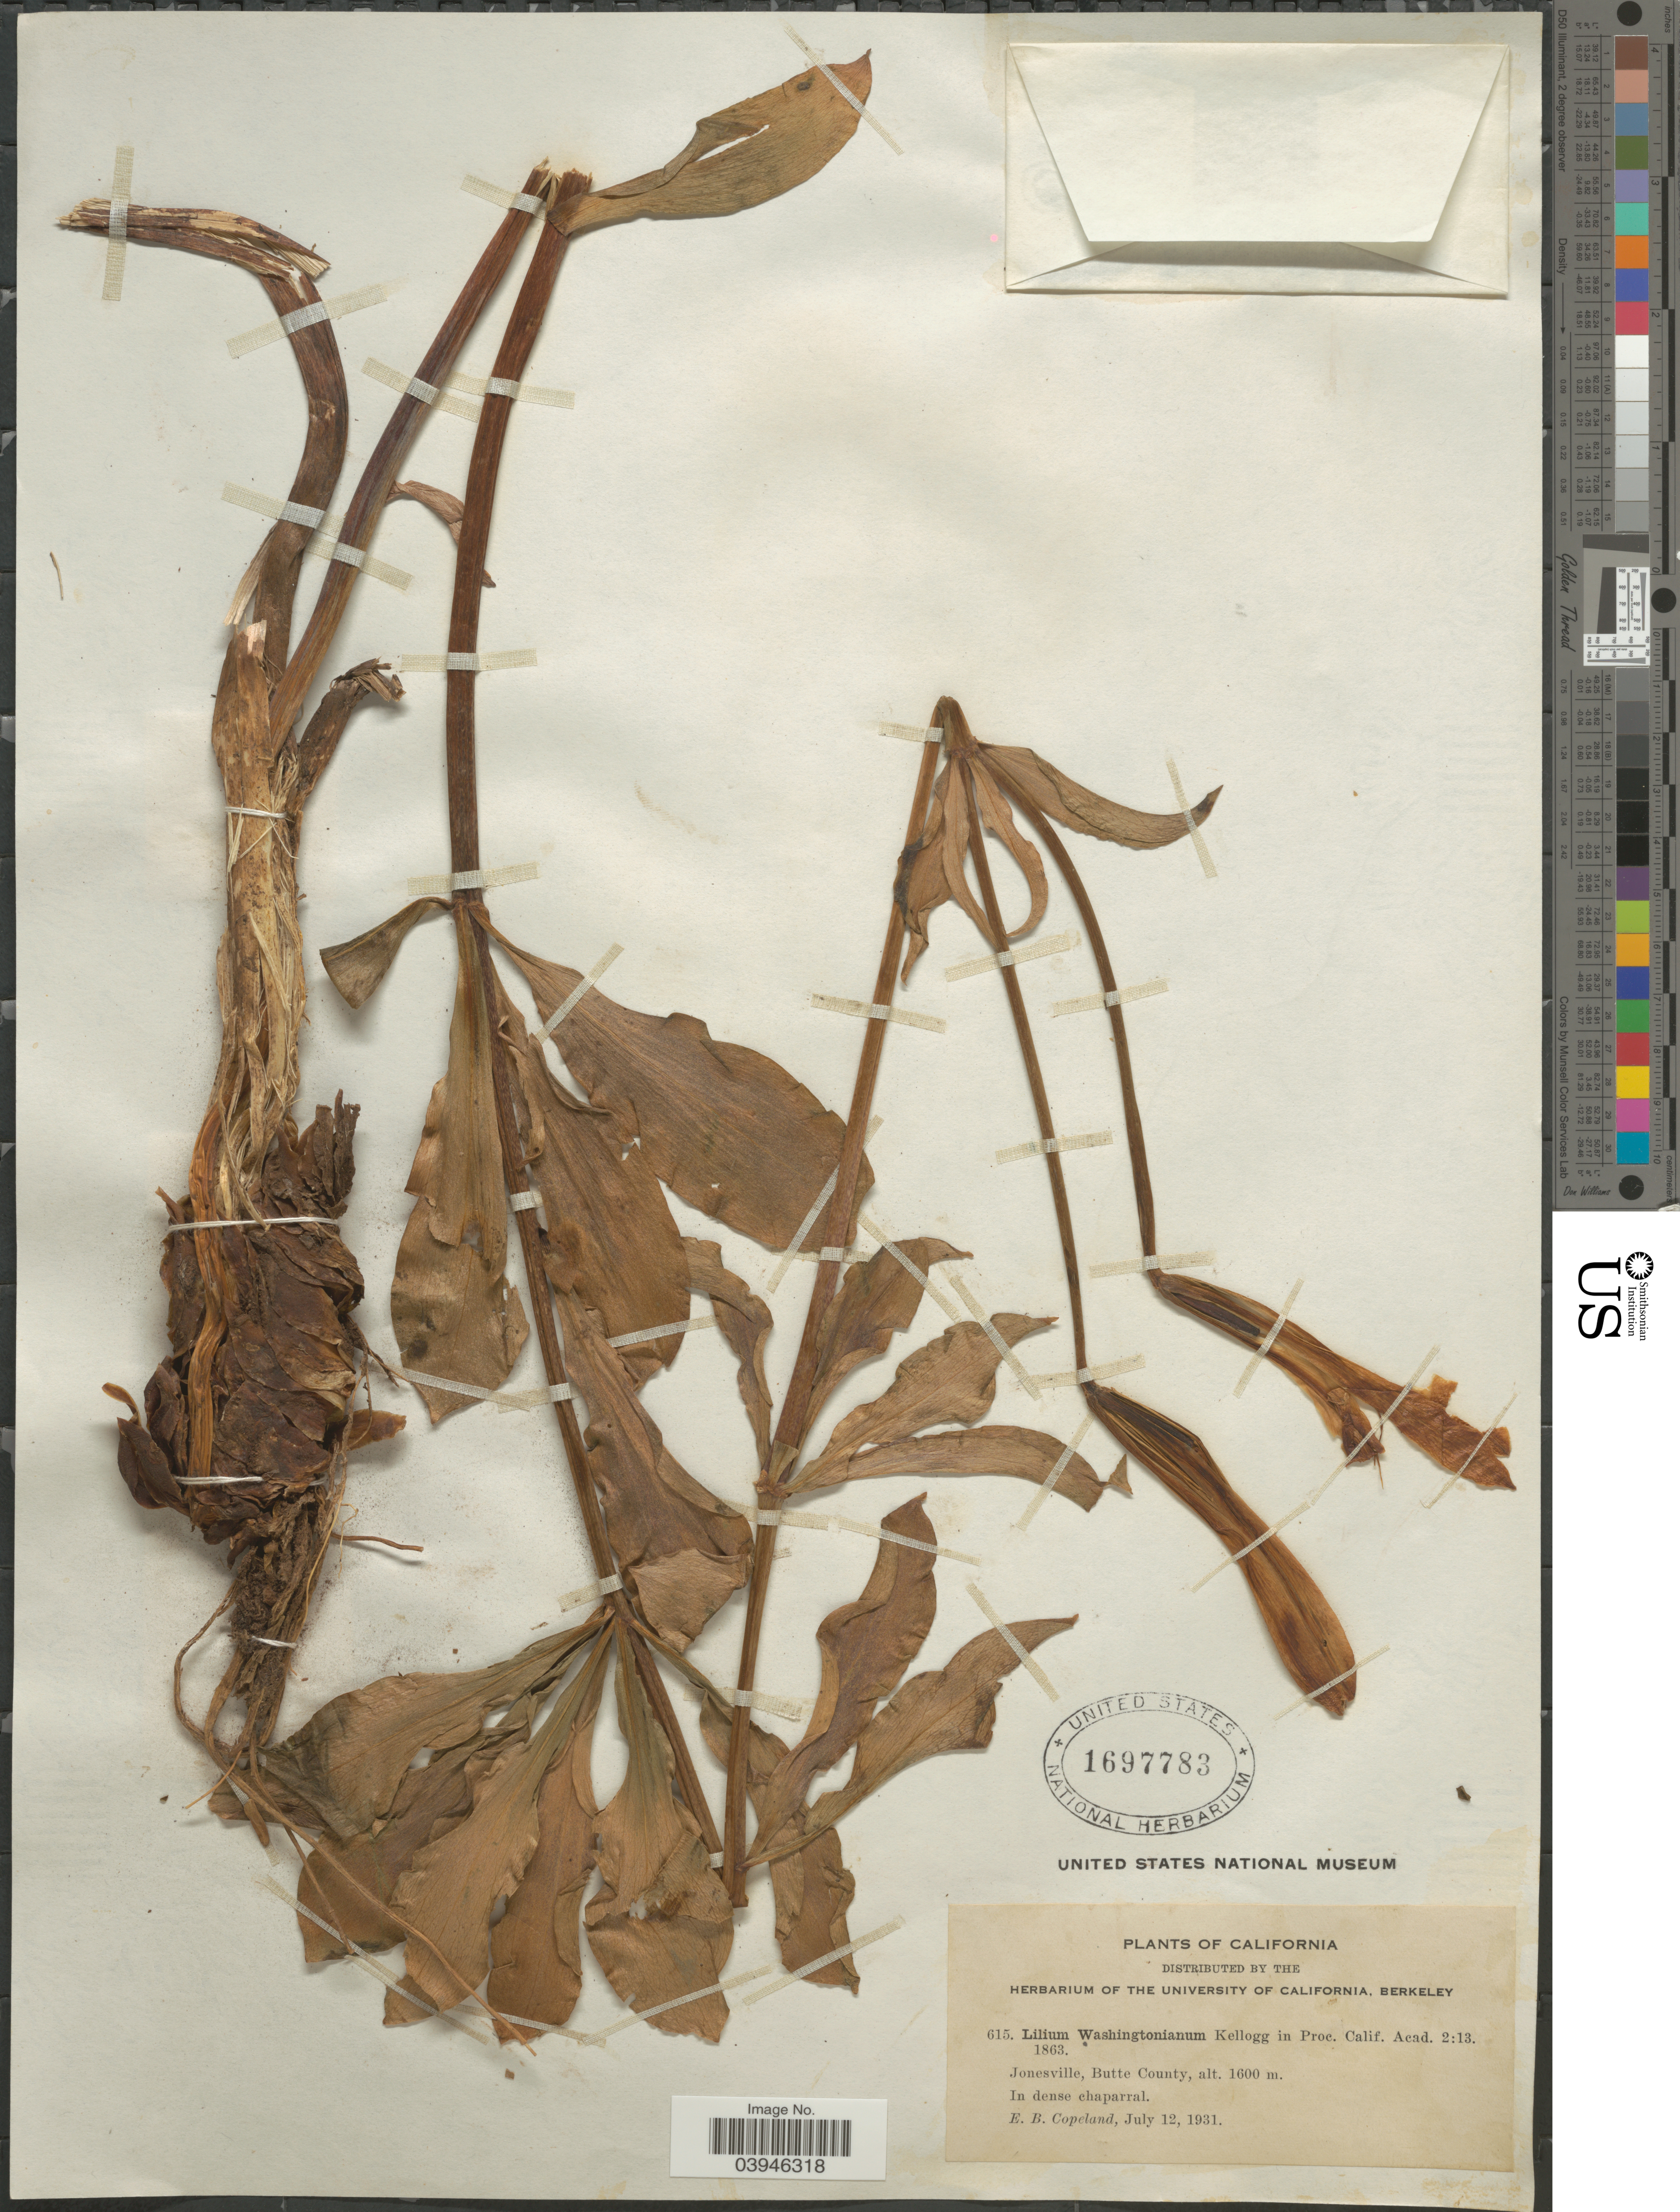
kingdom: Plantae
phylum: Tracheophyta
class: Liliopsida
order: Liliales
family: Liliaceae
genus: Lilium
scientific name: Lilium washingtonianum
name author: Kellogg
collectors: E. B. Copeland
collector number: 615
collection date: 1931-07-12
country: United States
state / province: California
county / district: Butte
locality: Jonesville, Butte County.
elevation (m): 1600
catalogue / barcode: US 1697783